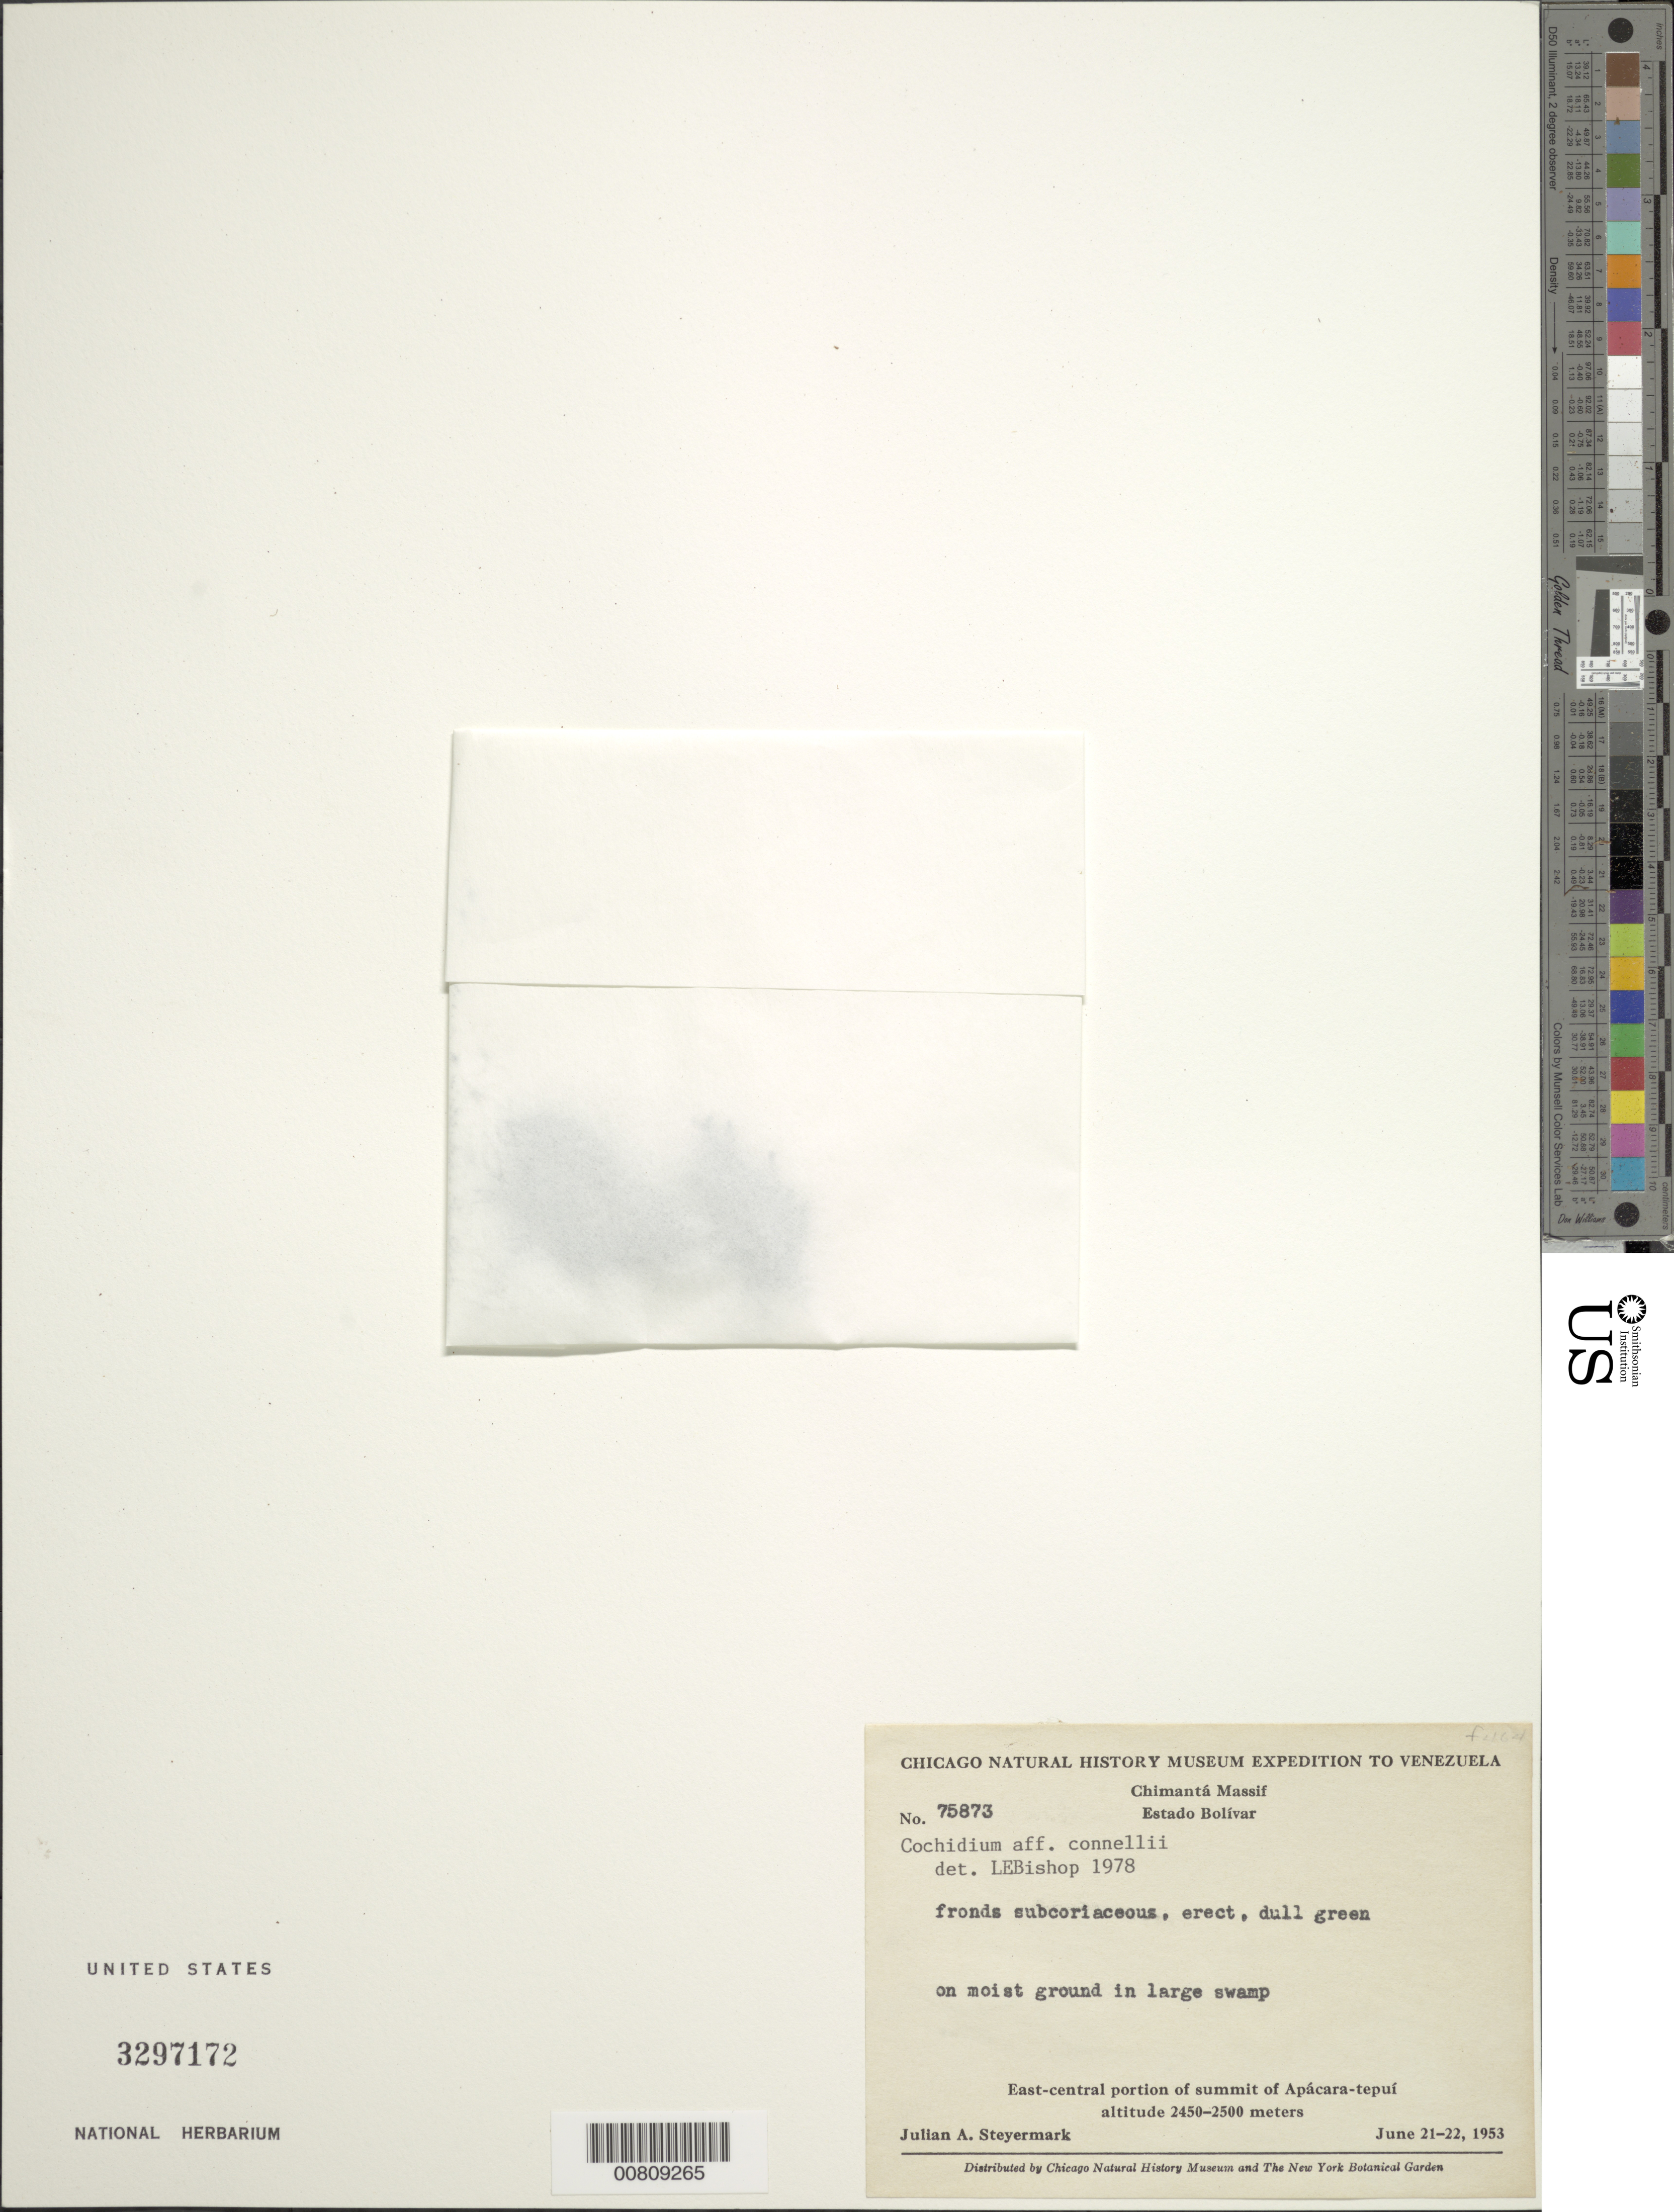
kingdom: Plantae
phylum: Tracheophyta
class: Polypodiopsida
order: Polypodiales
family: Polypodiaceae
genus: Cochlidium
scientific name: Cochlidium connellii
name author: (Baker) A.C. Sm.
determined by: Bishop, L. E.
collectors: J. Steyermark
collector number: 75873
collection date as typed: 21-Jun-53 to 22-Jun-53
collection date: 1953-06-21/1953-06-22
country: Venezuela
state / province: Bolívar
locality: Chimantá Massif, Apácara-tepuí, east-central part of summit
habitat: Summit, on moist ground in large swamp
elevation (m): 2450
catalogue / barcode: US 3297172